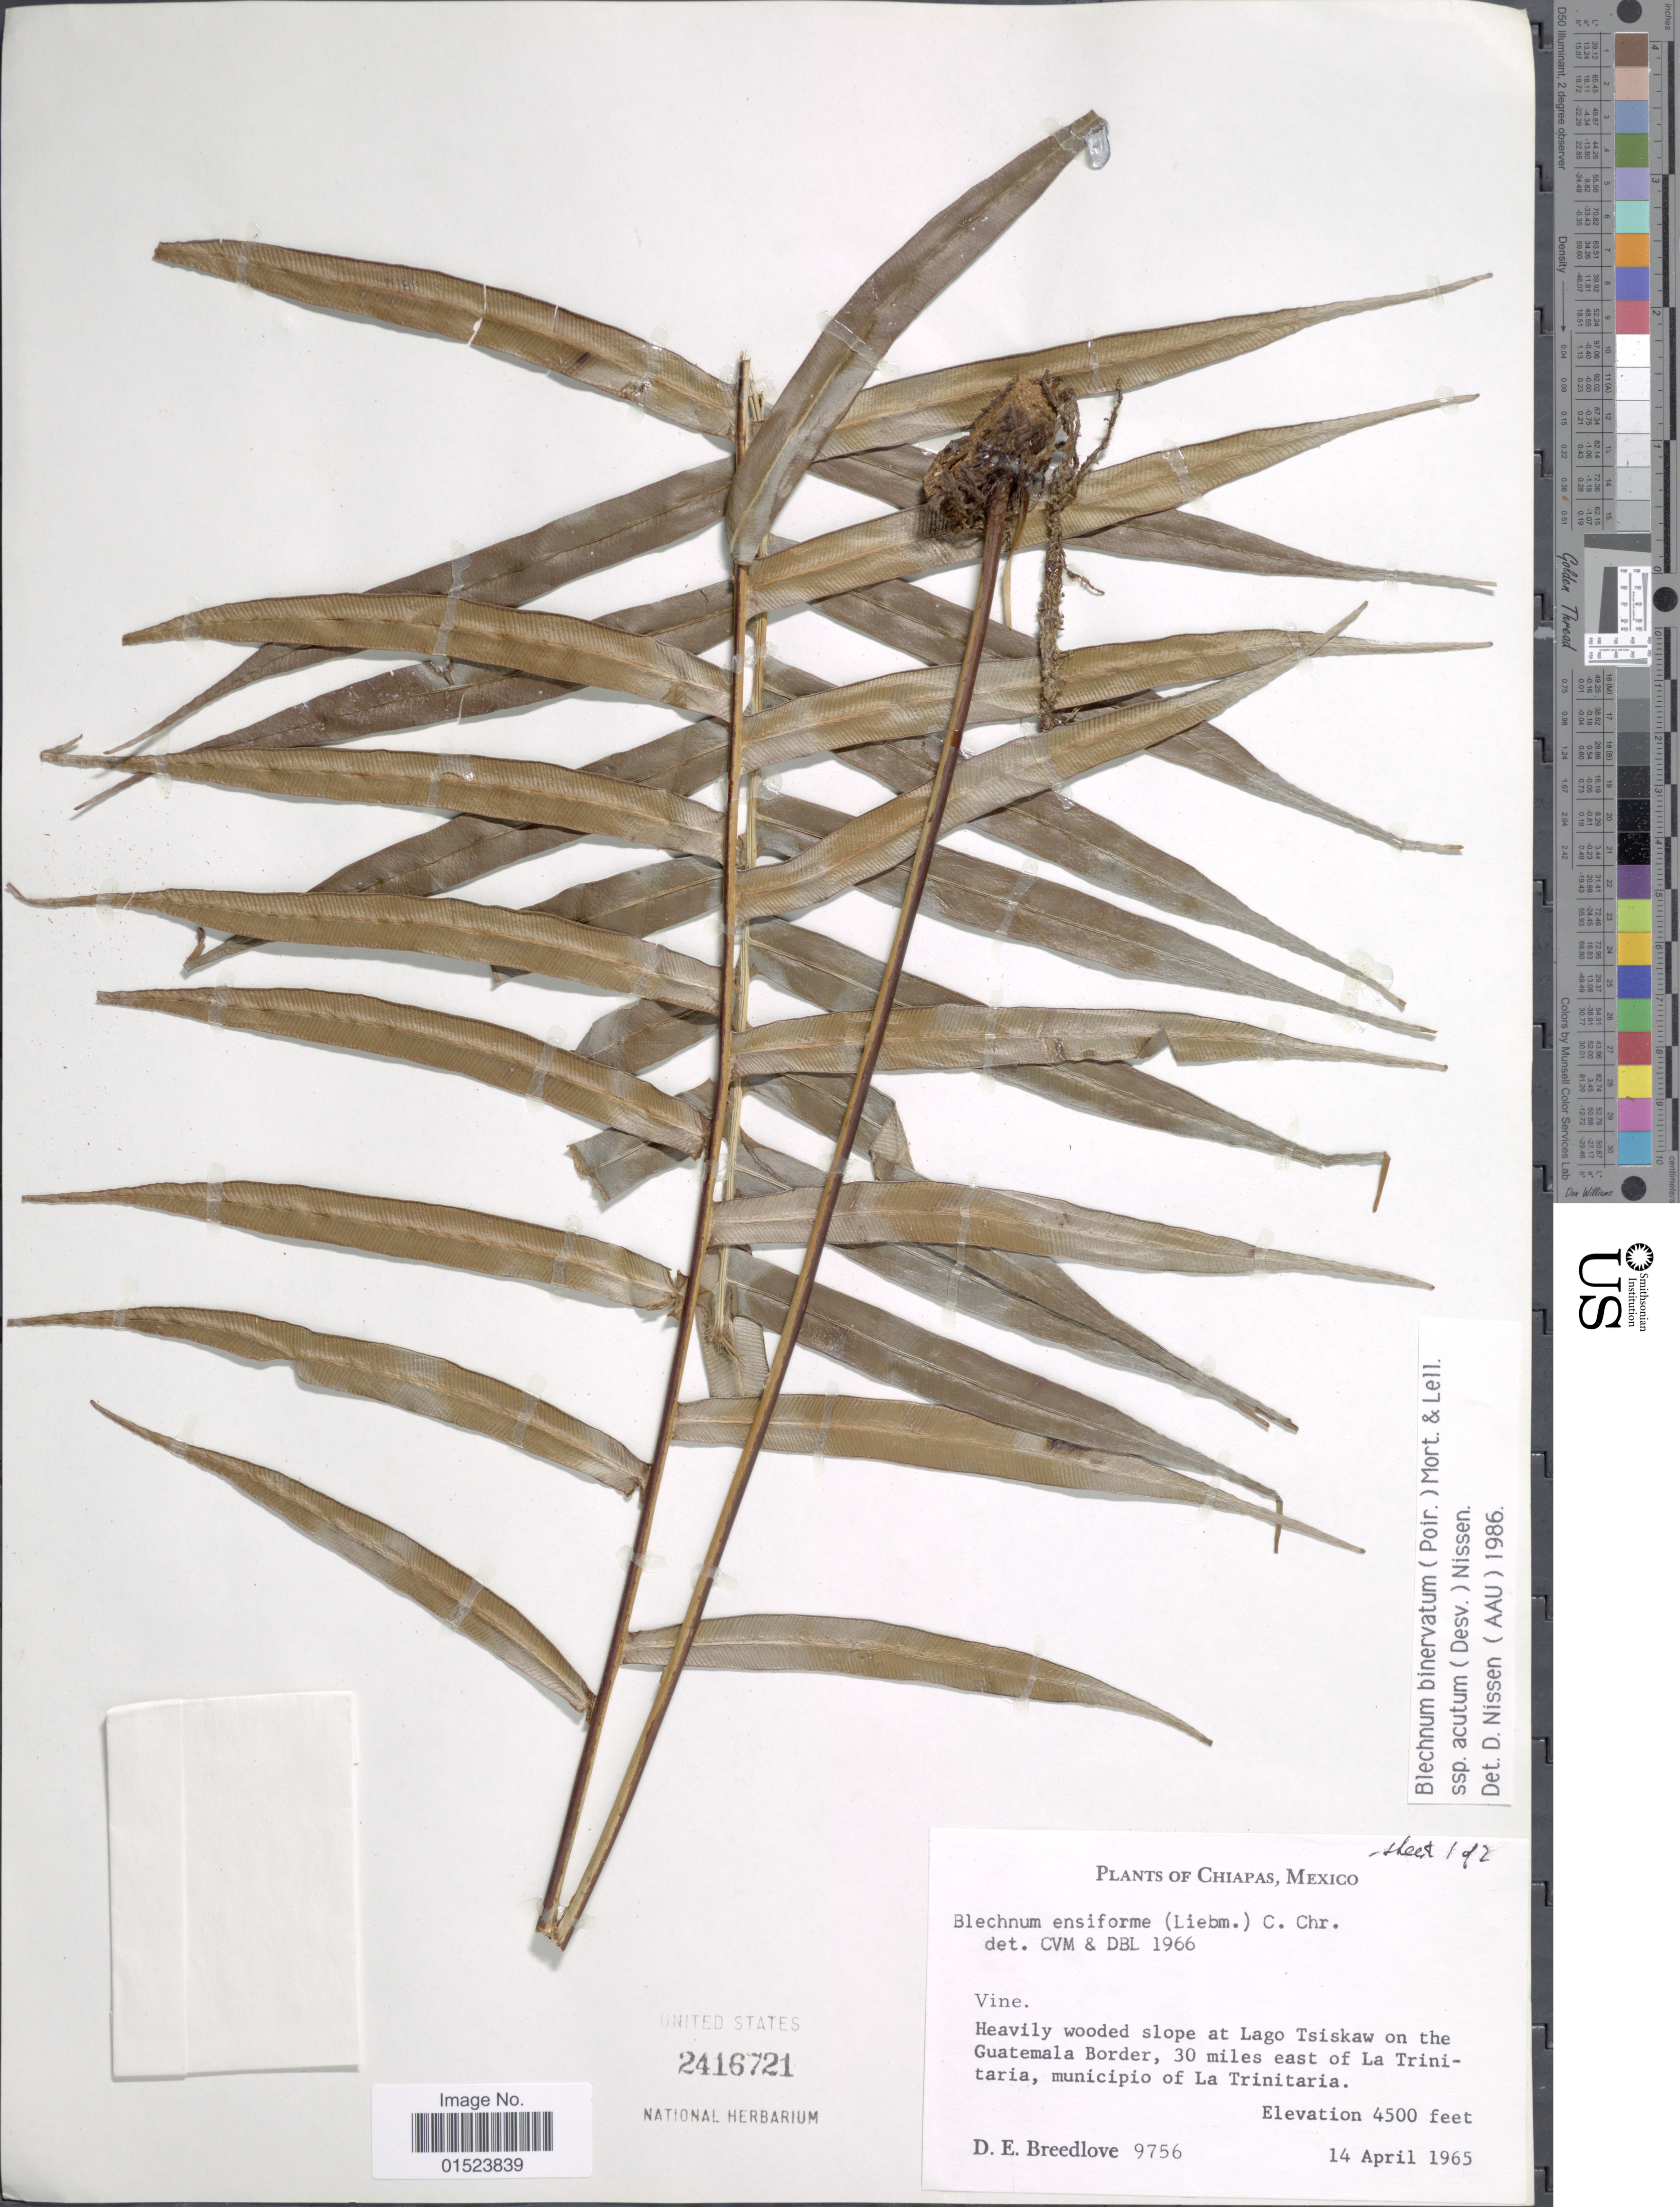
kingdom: Plantae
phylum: Tracheophyta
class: Polypodiopsida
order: Polypodiales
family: Blechnaceae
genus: Blechnum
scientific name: Blechnum ensiforme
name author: (Liebm.) C. Chr.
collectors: D. E. Breedlove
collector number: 9756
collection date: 1965-04-14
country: Mexico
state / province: Chiapas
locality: Heavily wooded slope at Lago Tsiskaw on the Guatemala Border, 30 miles east of La Trinitaria, municipio of La Trinitaria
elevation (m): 1372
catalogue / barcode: US 2416721